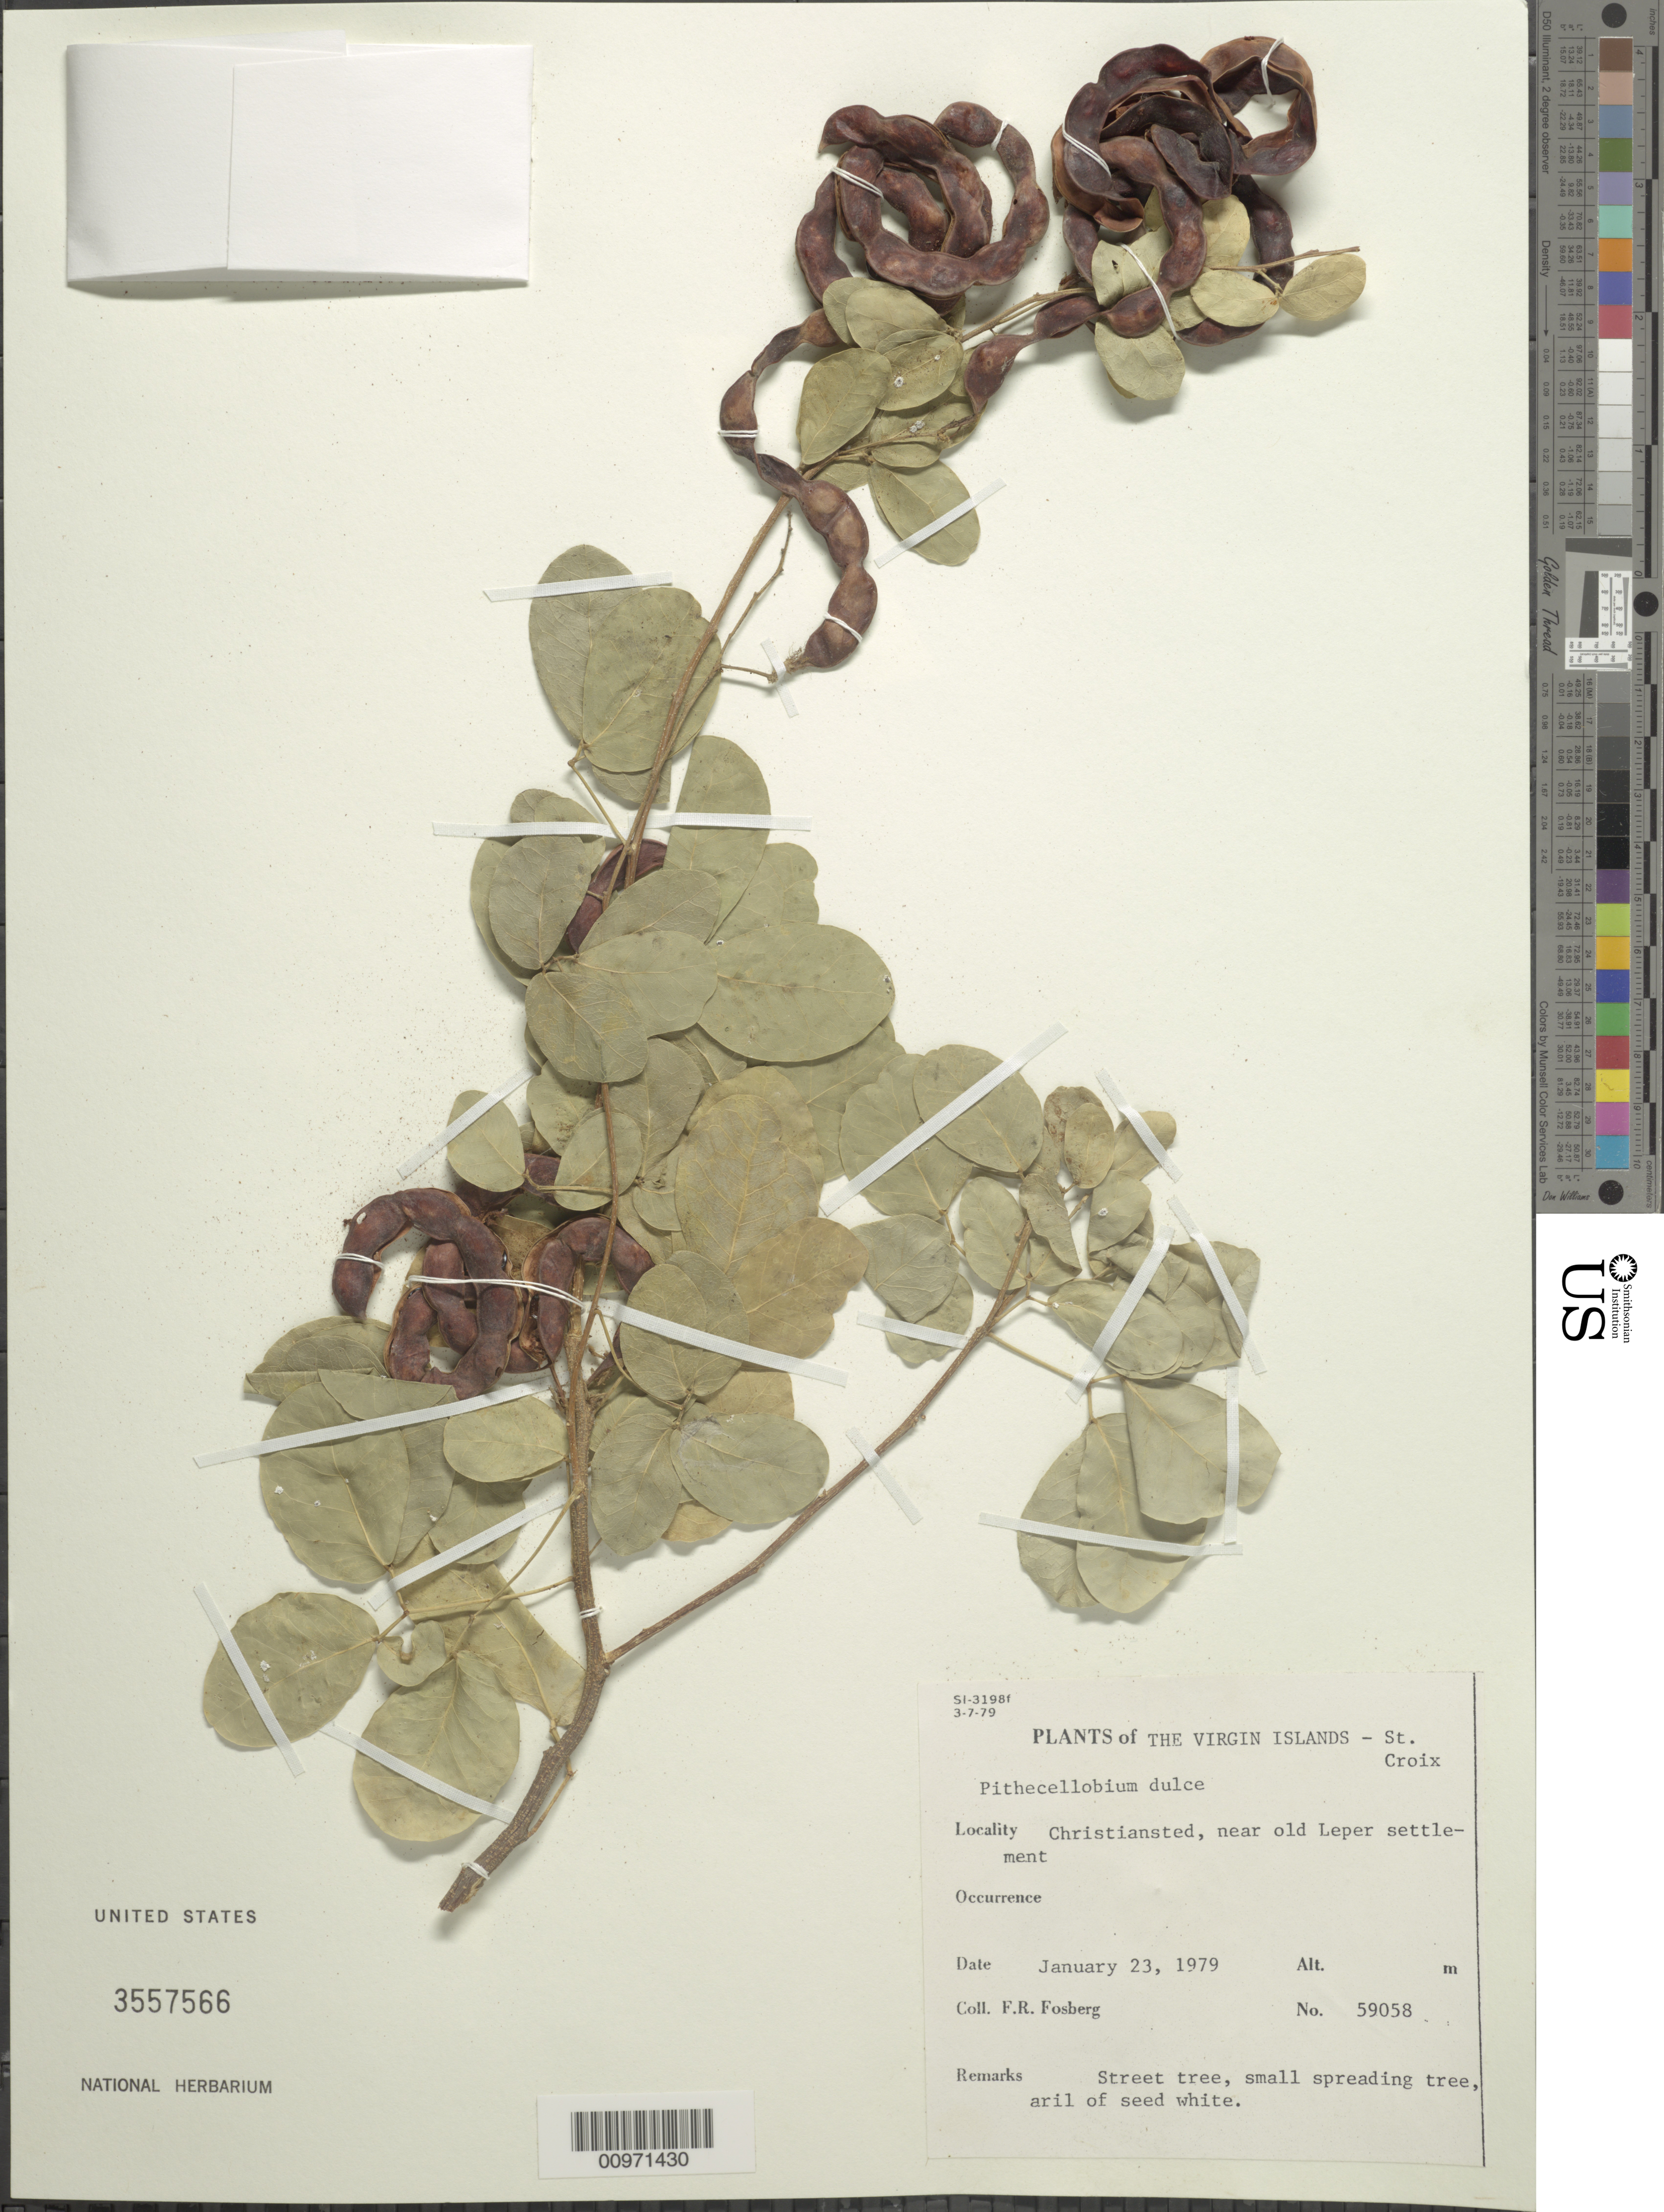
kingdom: Plantae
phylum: Tracheophyta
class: Magnoliopsida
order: Fabales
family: Fabaceae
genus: Pithecellobium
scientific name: Pithecellobium dulce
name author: (Roxb.) Benth.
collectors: F. R. Fosberg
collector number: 59058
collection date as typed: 23 Jan 1979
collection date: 1979-01-23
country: U.S. Virgin Islands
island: St. Croix I.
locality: Christiansted, near old Leper settlement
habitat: Street tree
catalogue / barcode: US 3557566